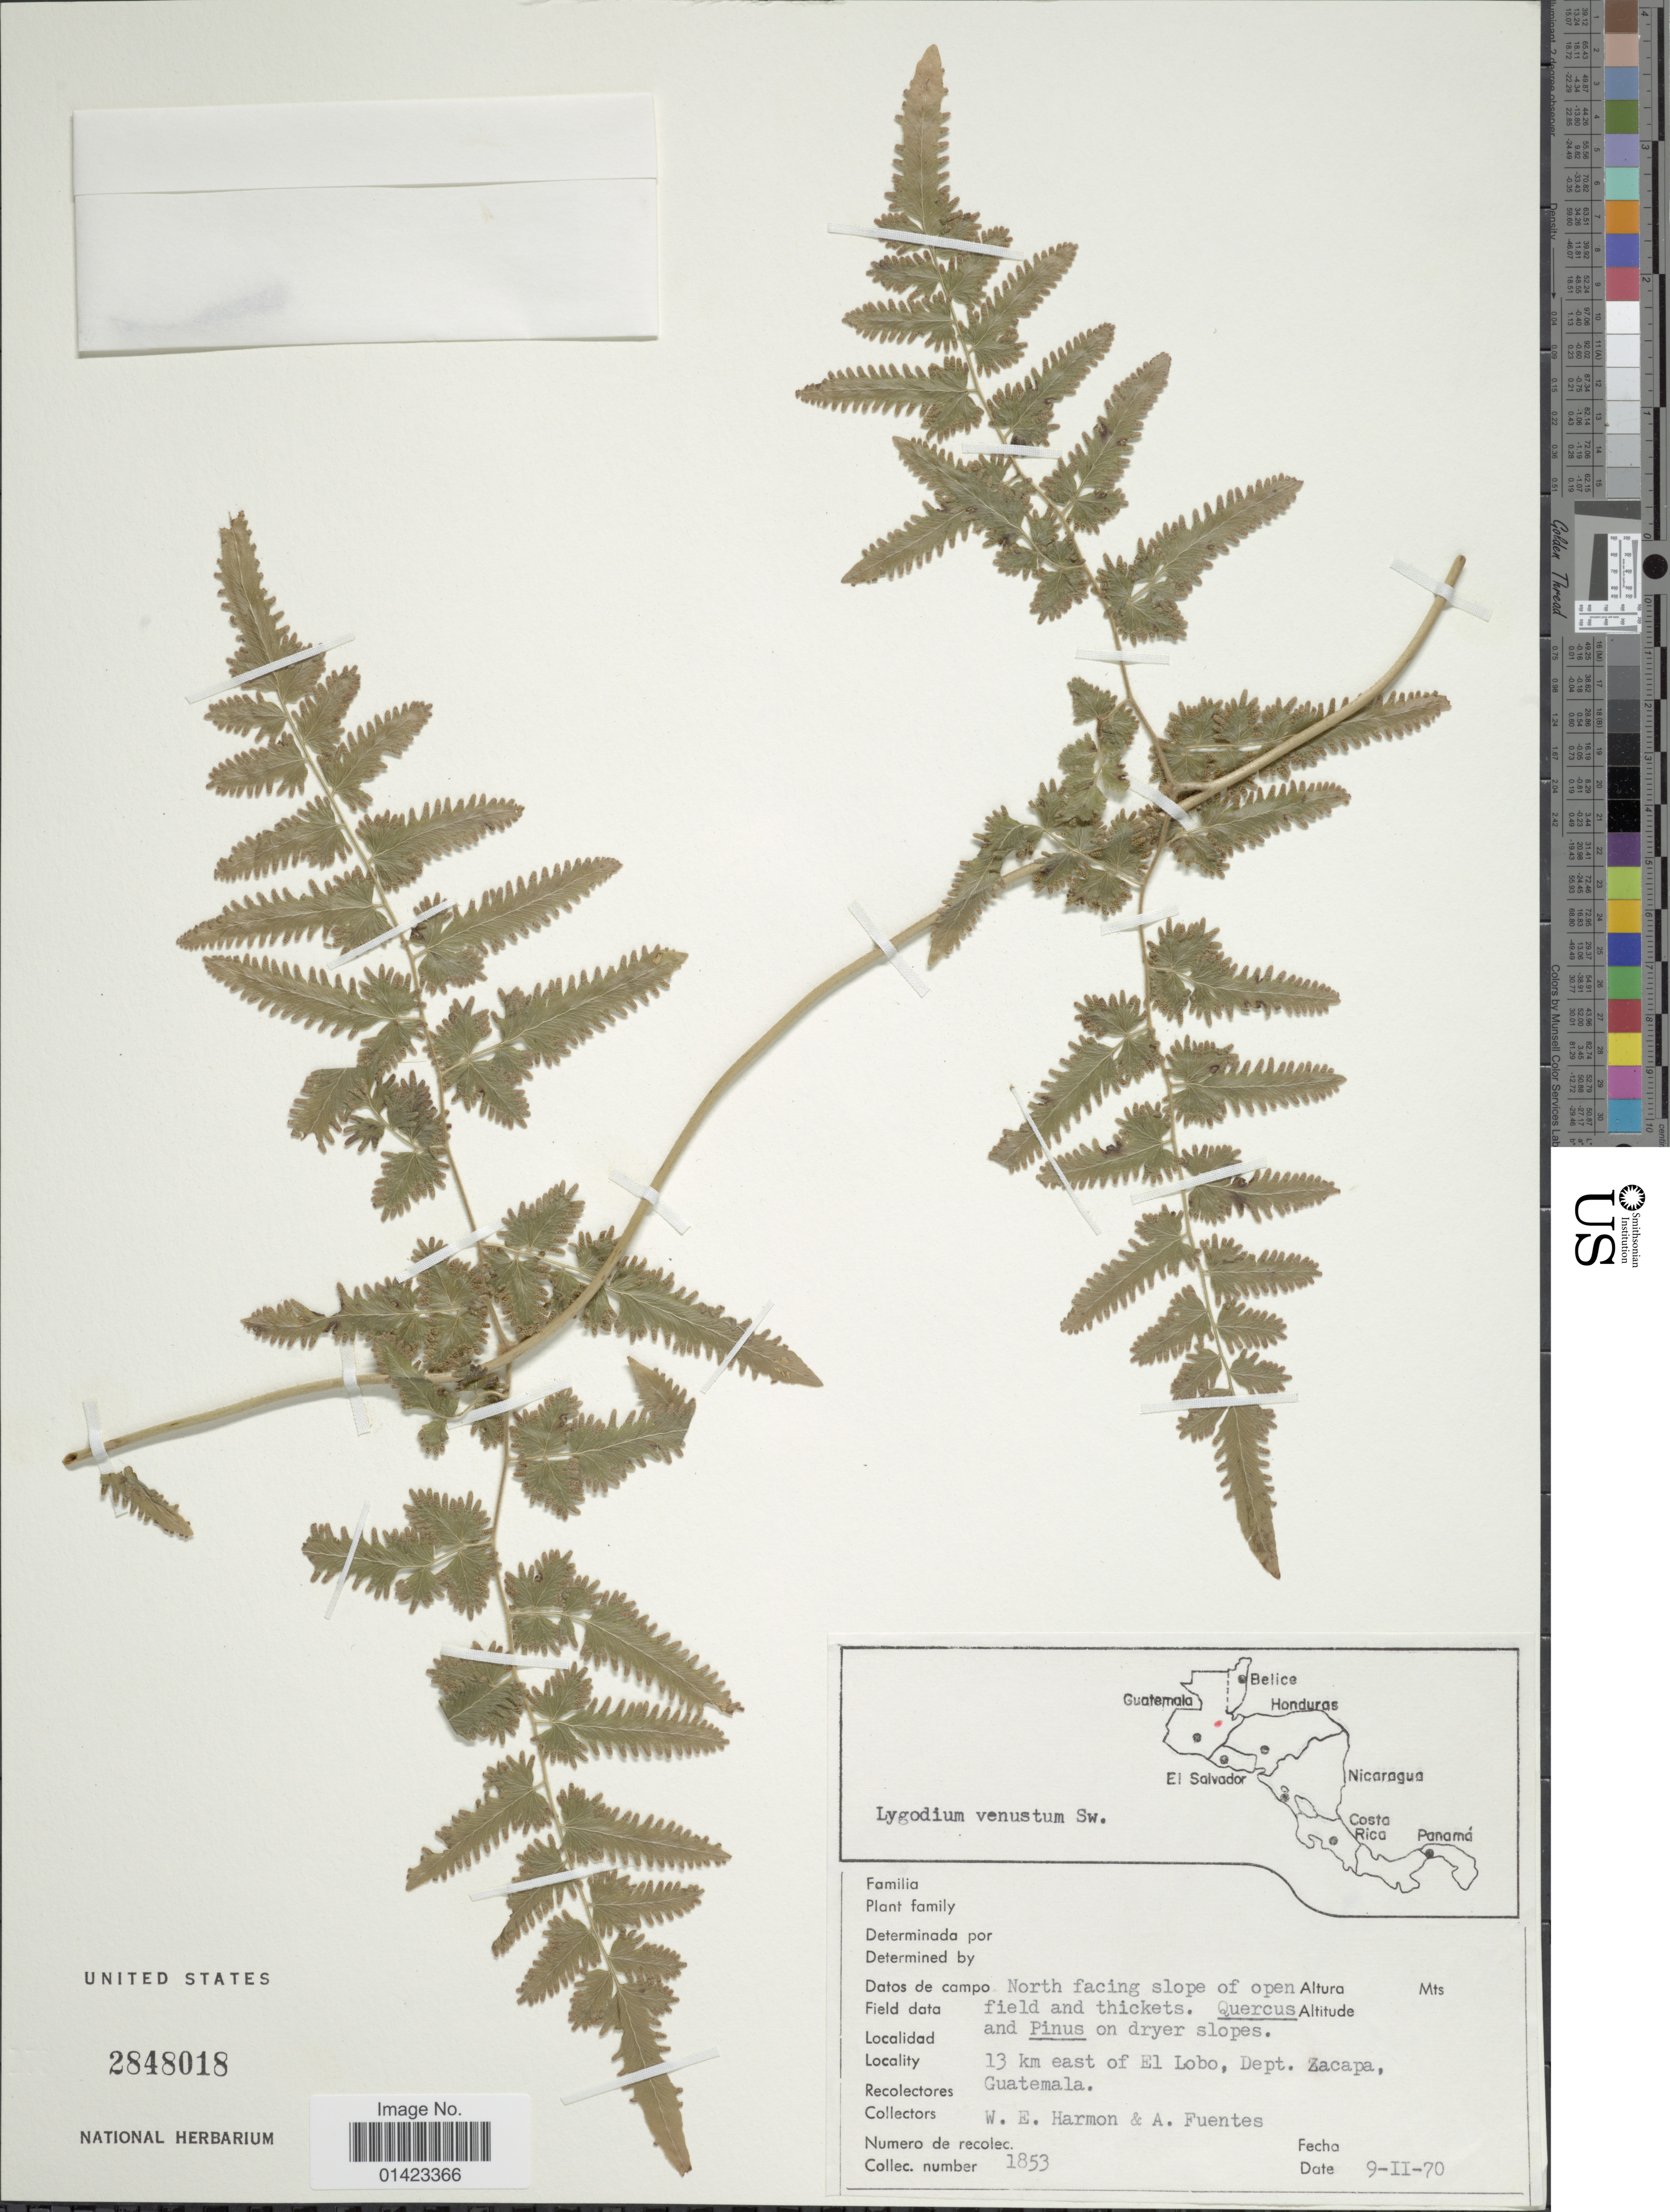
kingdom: Plantae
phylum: Tracheophyta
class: Polypodiopsida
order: Schizaeales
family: Lygodiaceae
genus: Lygodium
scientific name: Lygodium venustum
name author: Sw.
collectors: W. E. Harmon & A. Fuentes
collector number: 1853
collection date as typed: Transcribed d/m/y: 9/2/70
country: Guatemala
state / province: Zacapa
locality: North facing slope of open field and thickets, 13km east of El Lobo, Dept. Zacapa, Guatemala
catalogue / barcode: US 2848018